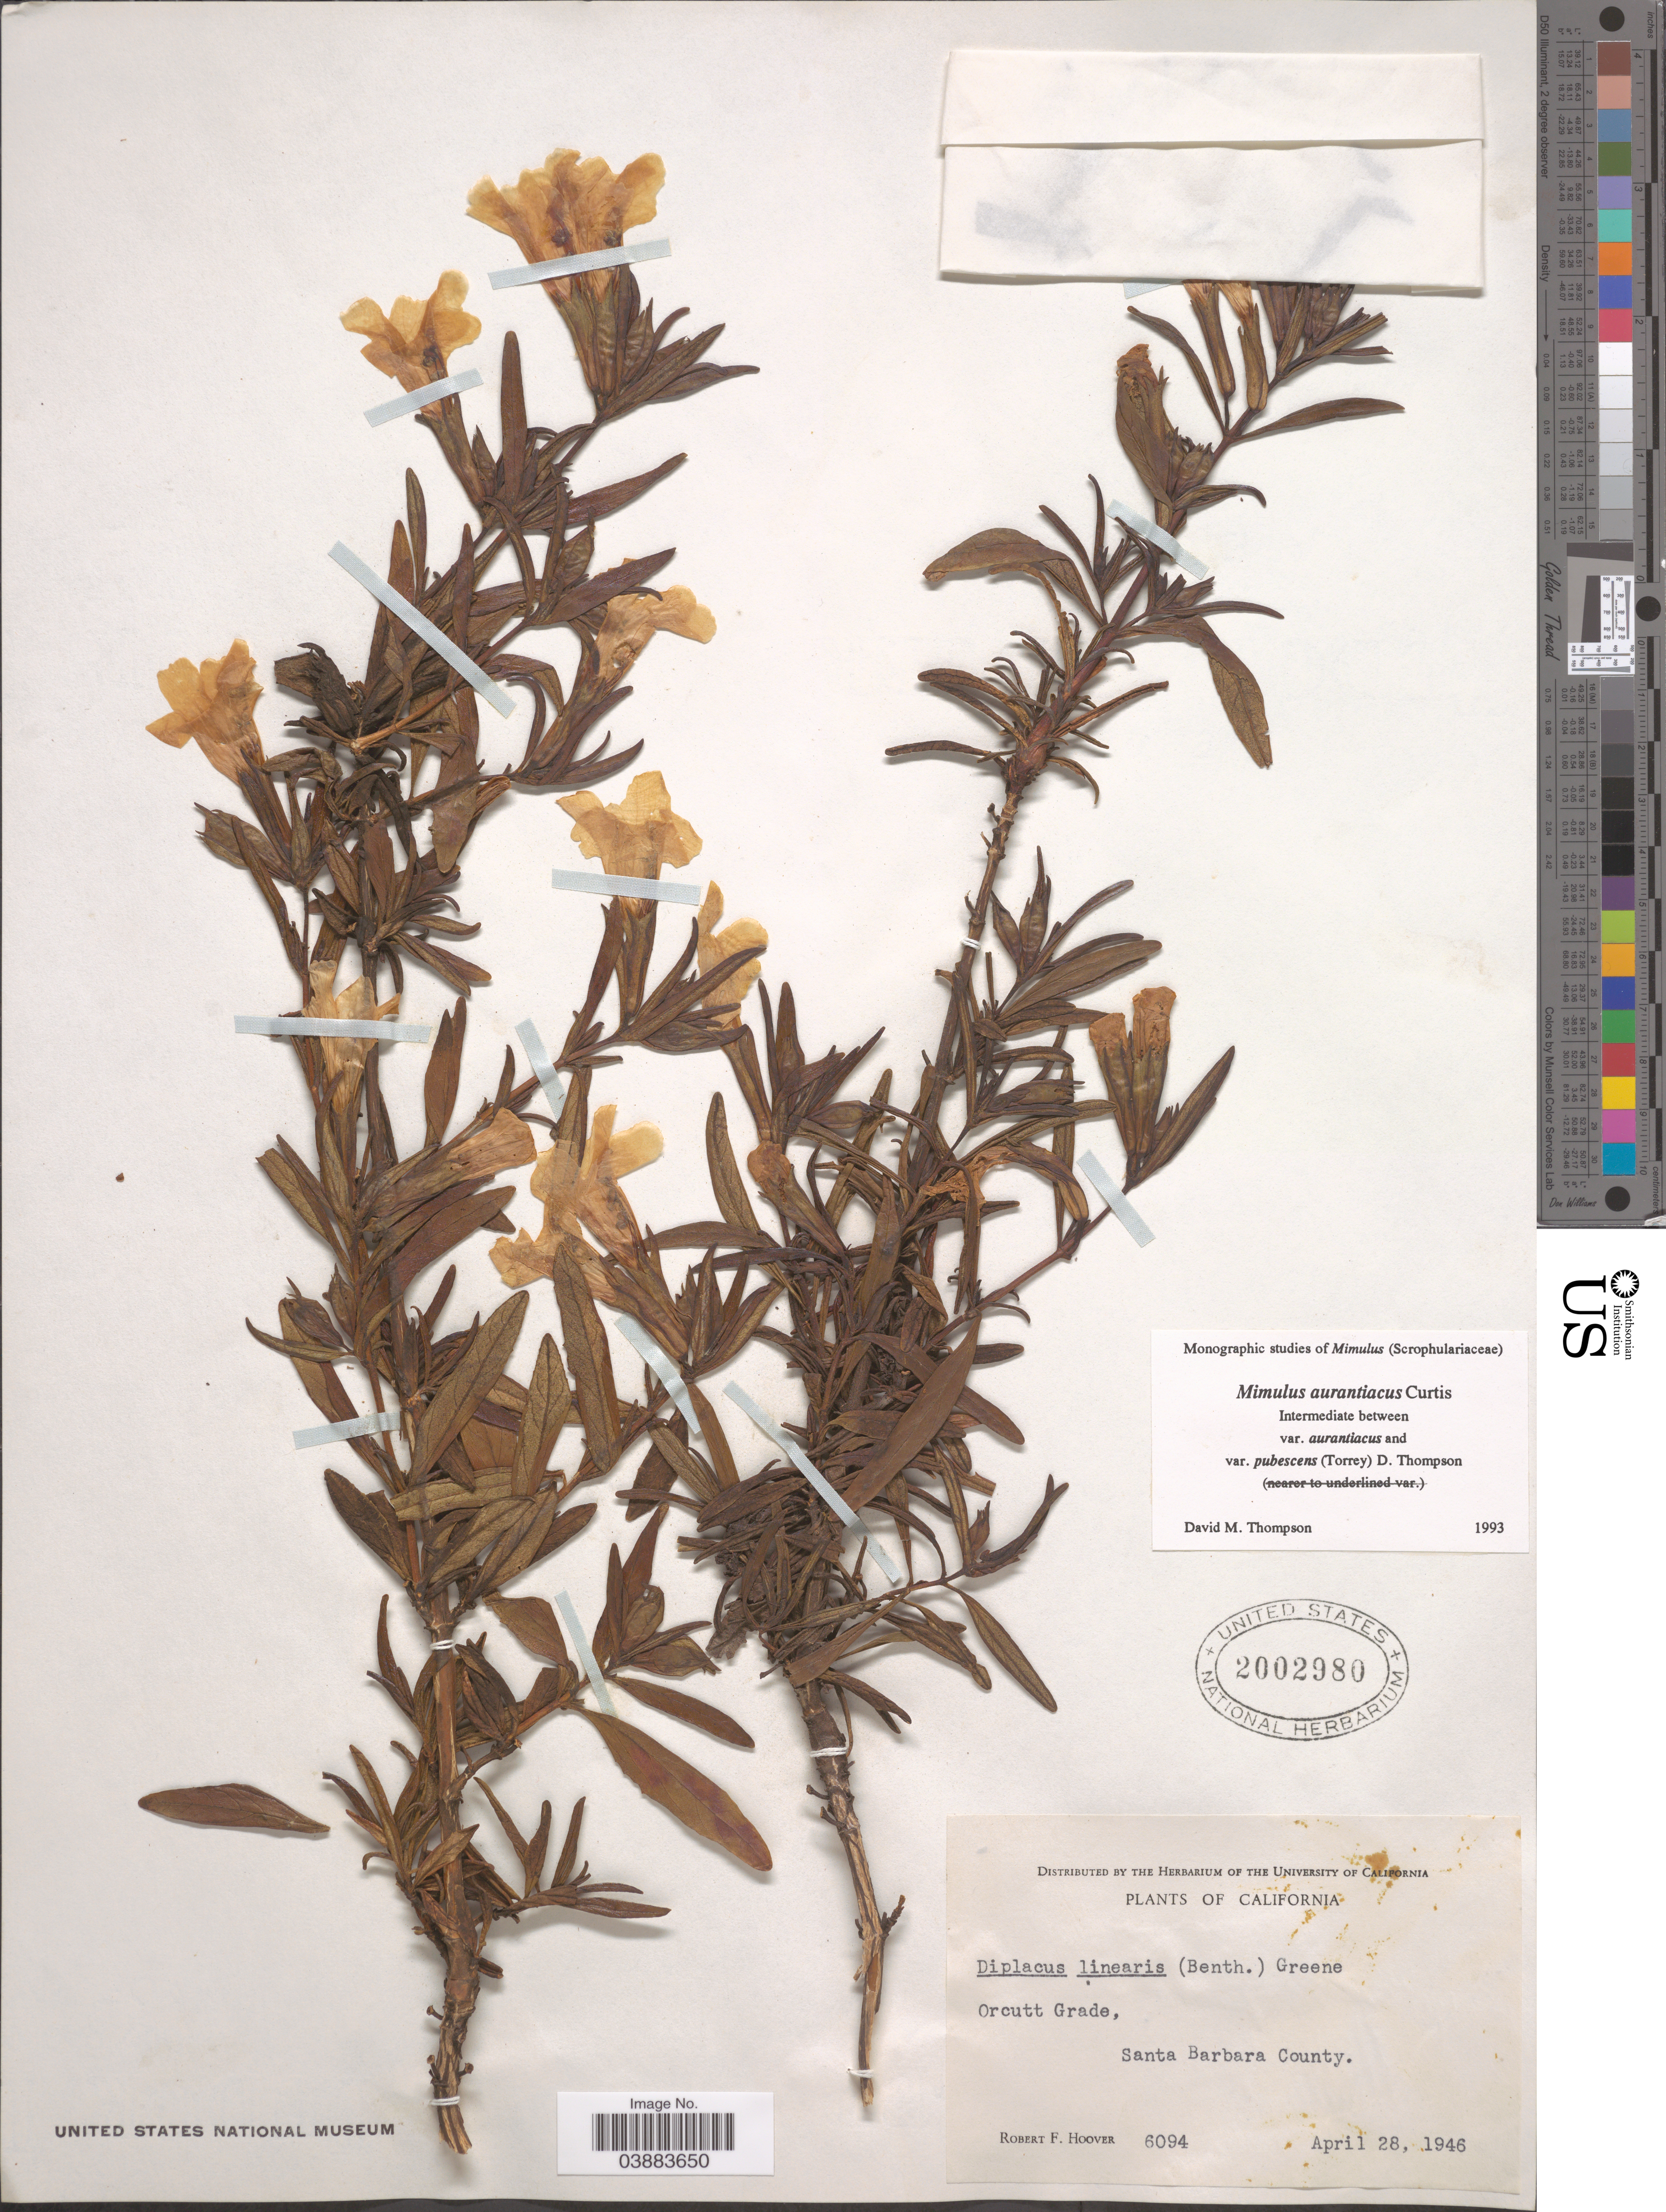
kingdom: Plantae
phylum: Tracheophyta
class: Magnoliopsida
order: Lamiales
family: Phrymaceae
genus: Diplacus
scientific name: Diplacus aurantiacus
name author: (Curtis) Jeps.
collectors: R. F. Hoover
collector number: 6094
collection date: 1946-04-28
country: United States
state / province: California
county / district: Santa Barbara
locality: Orcutt Grade, Santa Barbara County.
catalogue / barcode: US 2002980